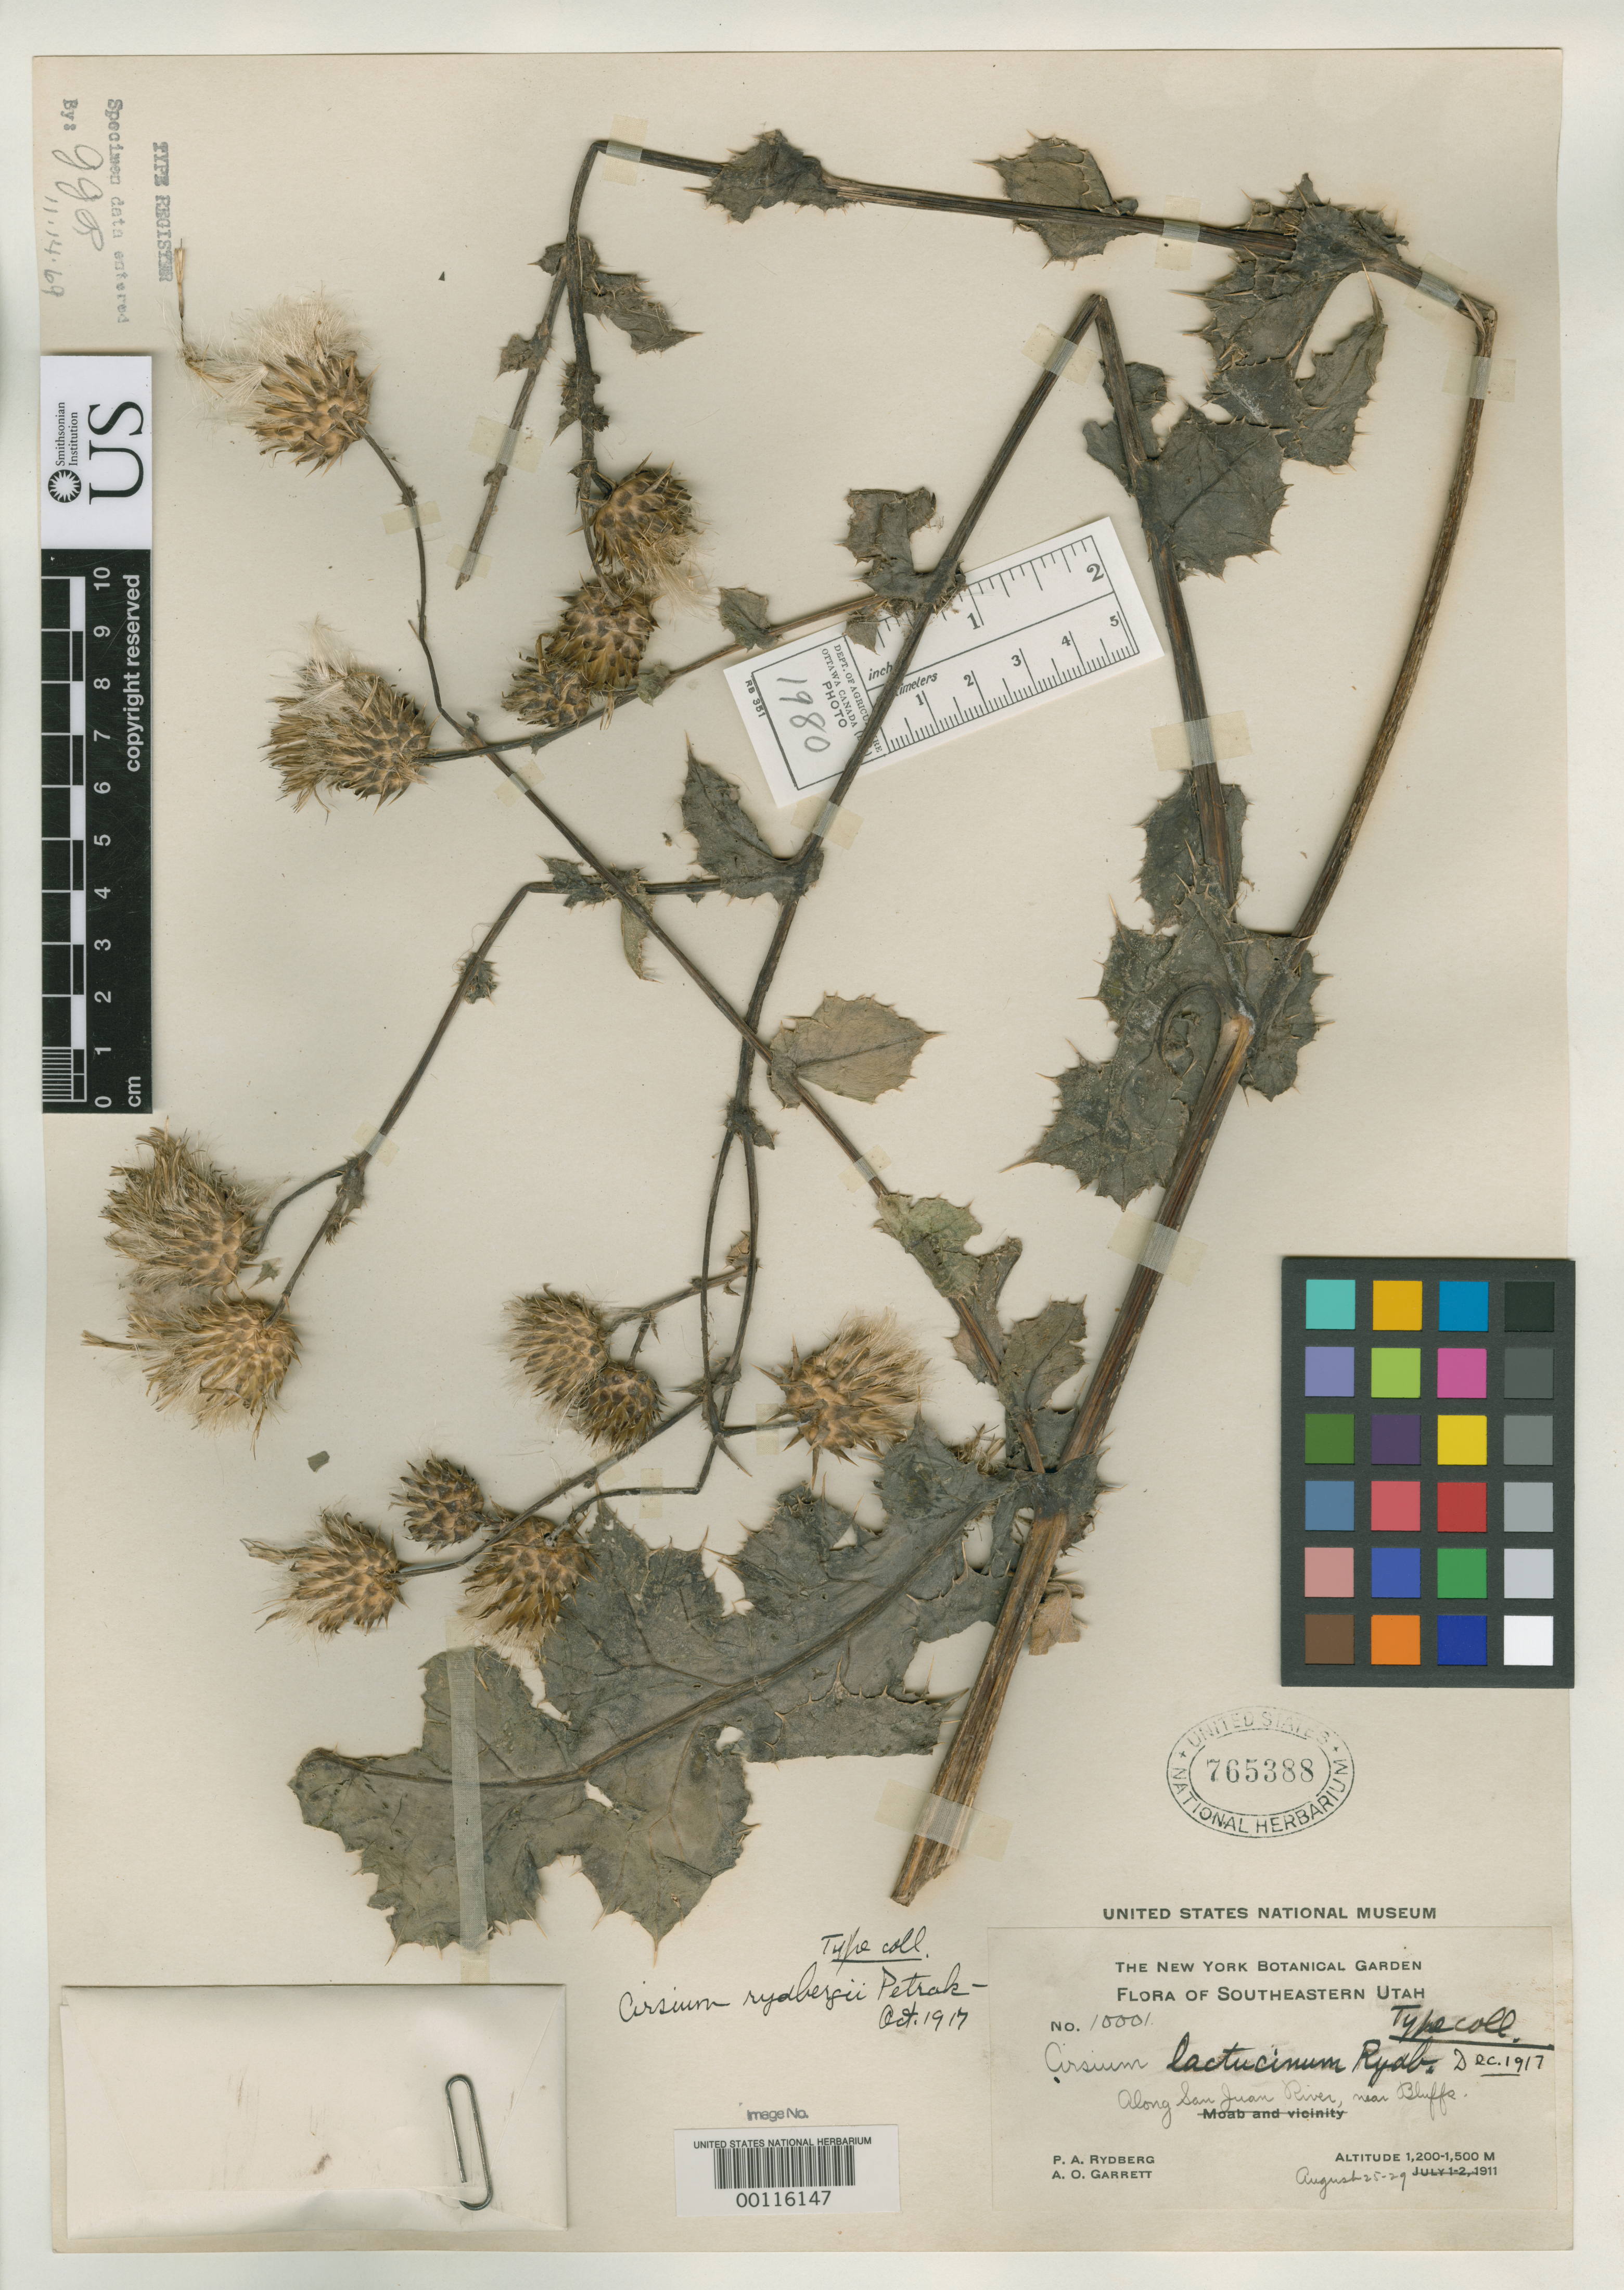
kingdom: Plantae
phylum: Tracheophyta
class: Magnoliopsida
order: Asterales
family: Asteraceae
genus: Cirsium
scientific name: Cirsium rydbergii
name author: Petr.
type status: Type Collection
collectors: P. A. Rydberg & A. O. Garrett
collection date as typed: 25 Aug 1911 to 29 Aug 1911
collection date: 1911-08-25/1911-08-29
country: United States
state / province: Utah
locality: Bluffs.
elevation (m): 1200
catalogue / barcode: US 765388